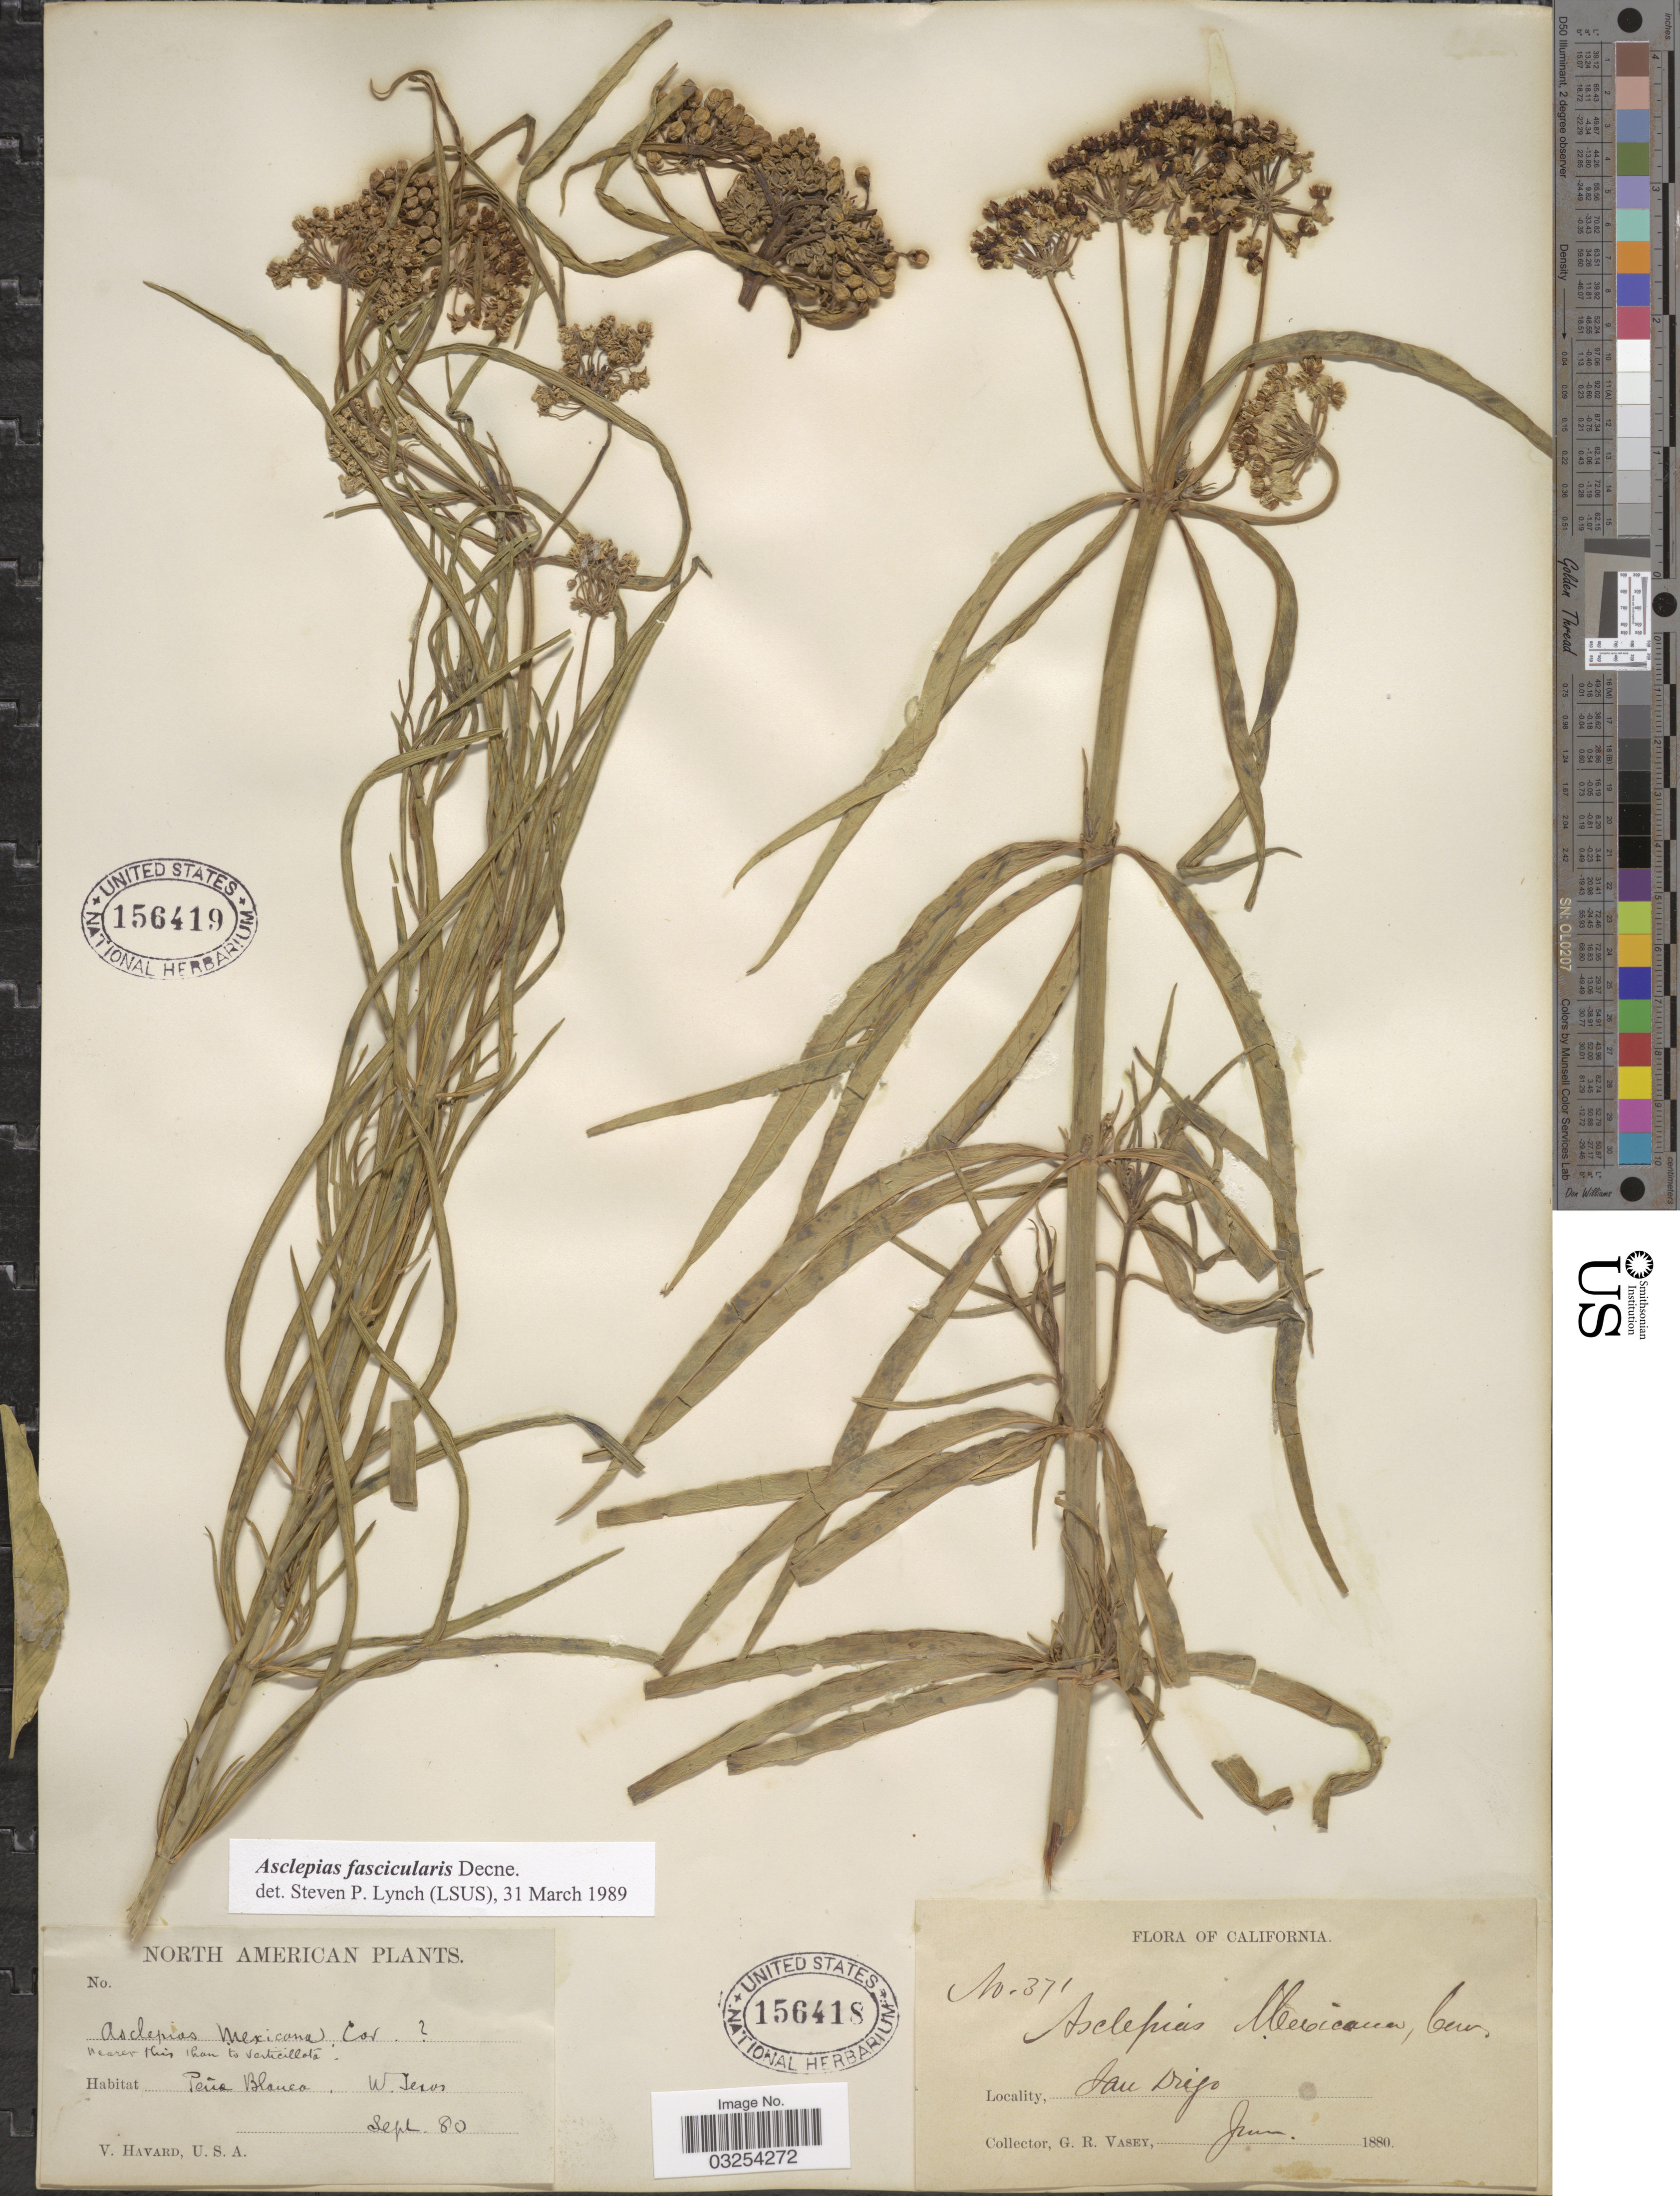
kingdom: Plantae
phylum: Tracheophyta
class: Magnoliopsida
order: Gentianales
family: Apocynaceae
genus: Asclepias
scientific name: Asclepias fascicularis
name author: Decne.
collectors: V. Havard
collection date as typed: Transcribed d/m/y: /9/80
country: United States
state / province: Texas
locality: Peña Blanca, W. Texas.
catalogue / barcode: US 156419-2